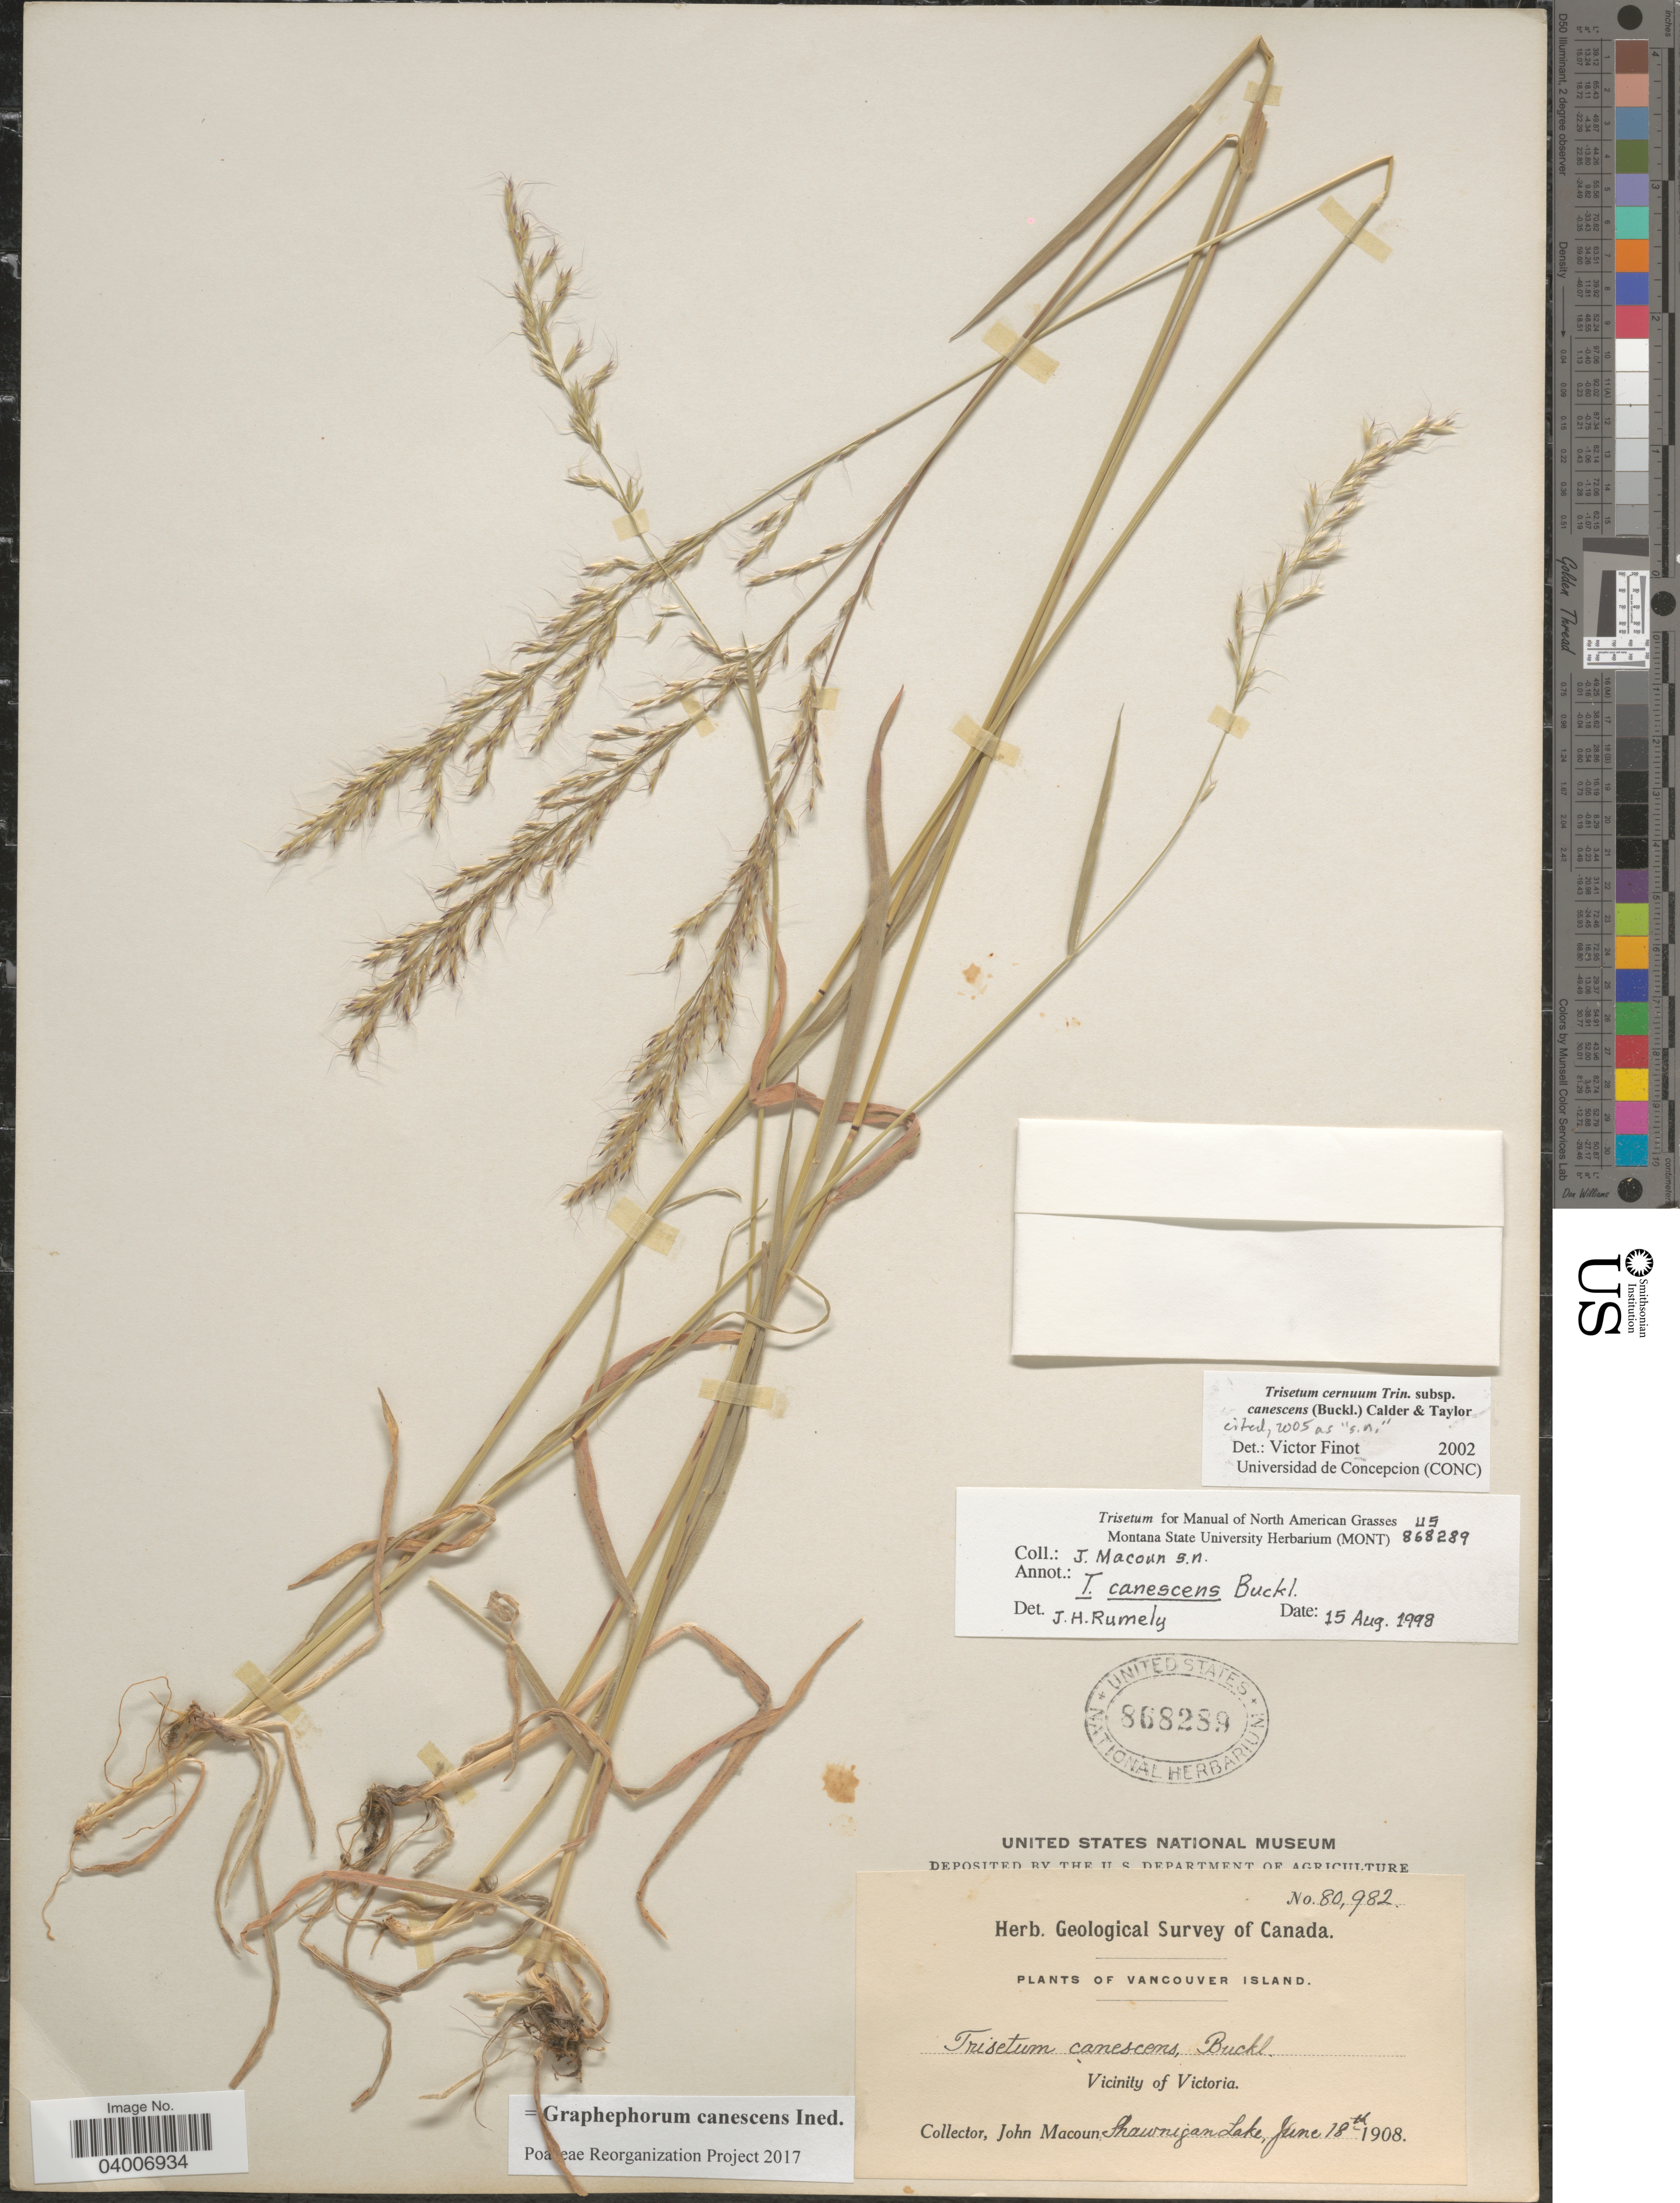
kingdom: Plantae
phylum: Tracheophyta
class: Liliopsida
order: Poales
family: Poaceae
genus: Graphephorum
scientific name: Graphephorum canescens ined.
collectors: J. Macoun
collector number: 80982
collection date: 1908-06-18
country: Canada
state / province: British Columbia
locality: Vancouver Island. Vicinity of Victoria. Shawnigan Lake.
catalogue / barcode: US 868289